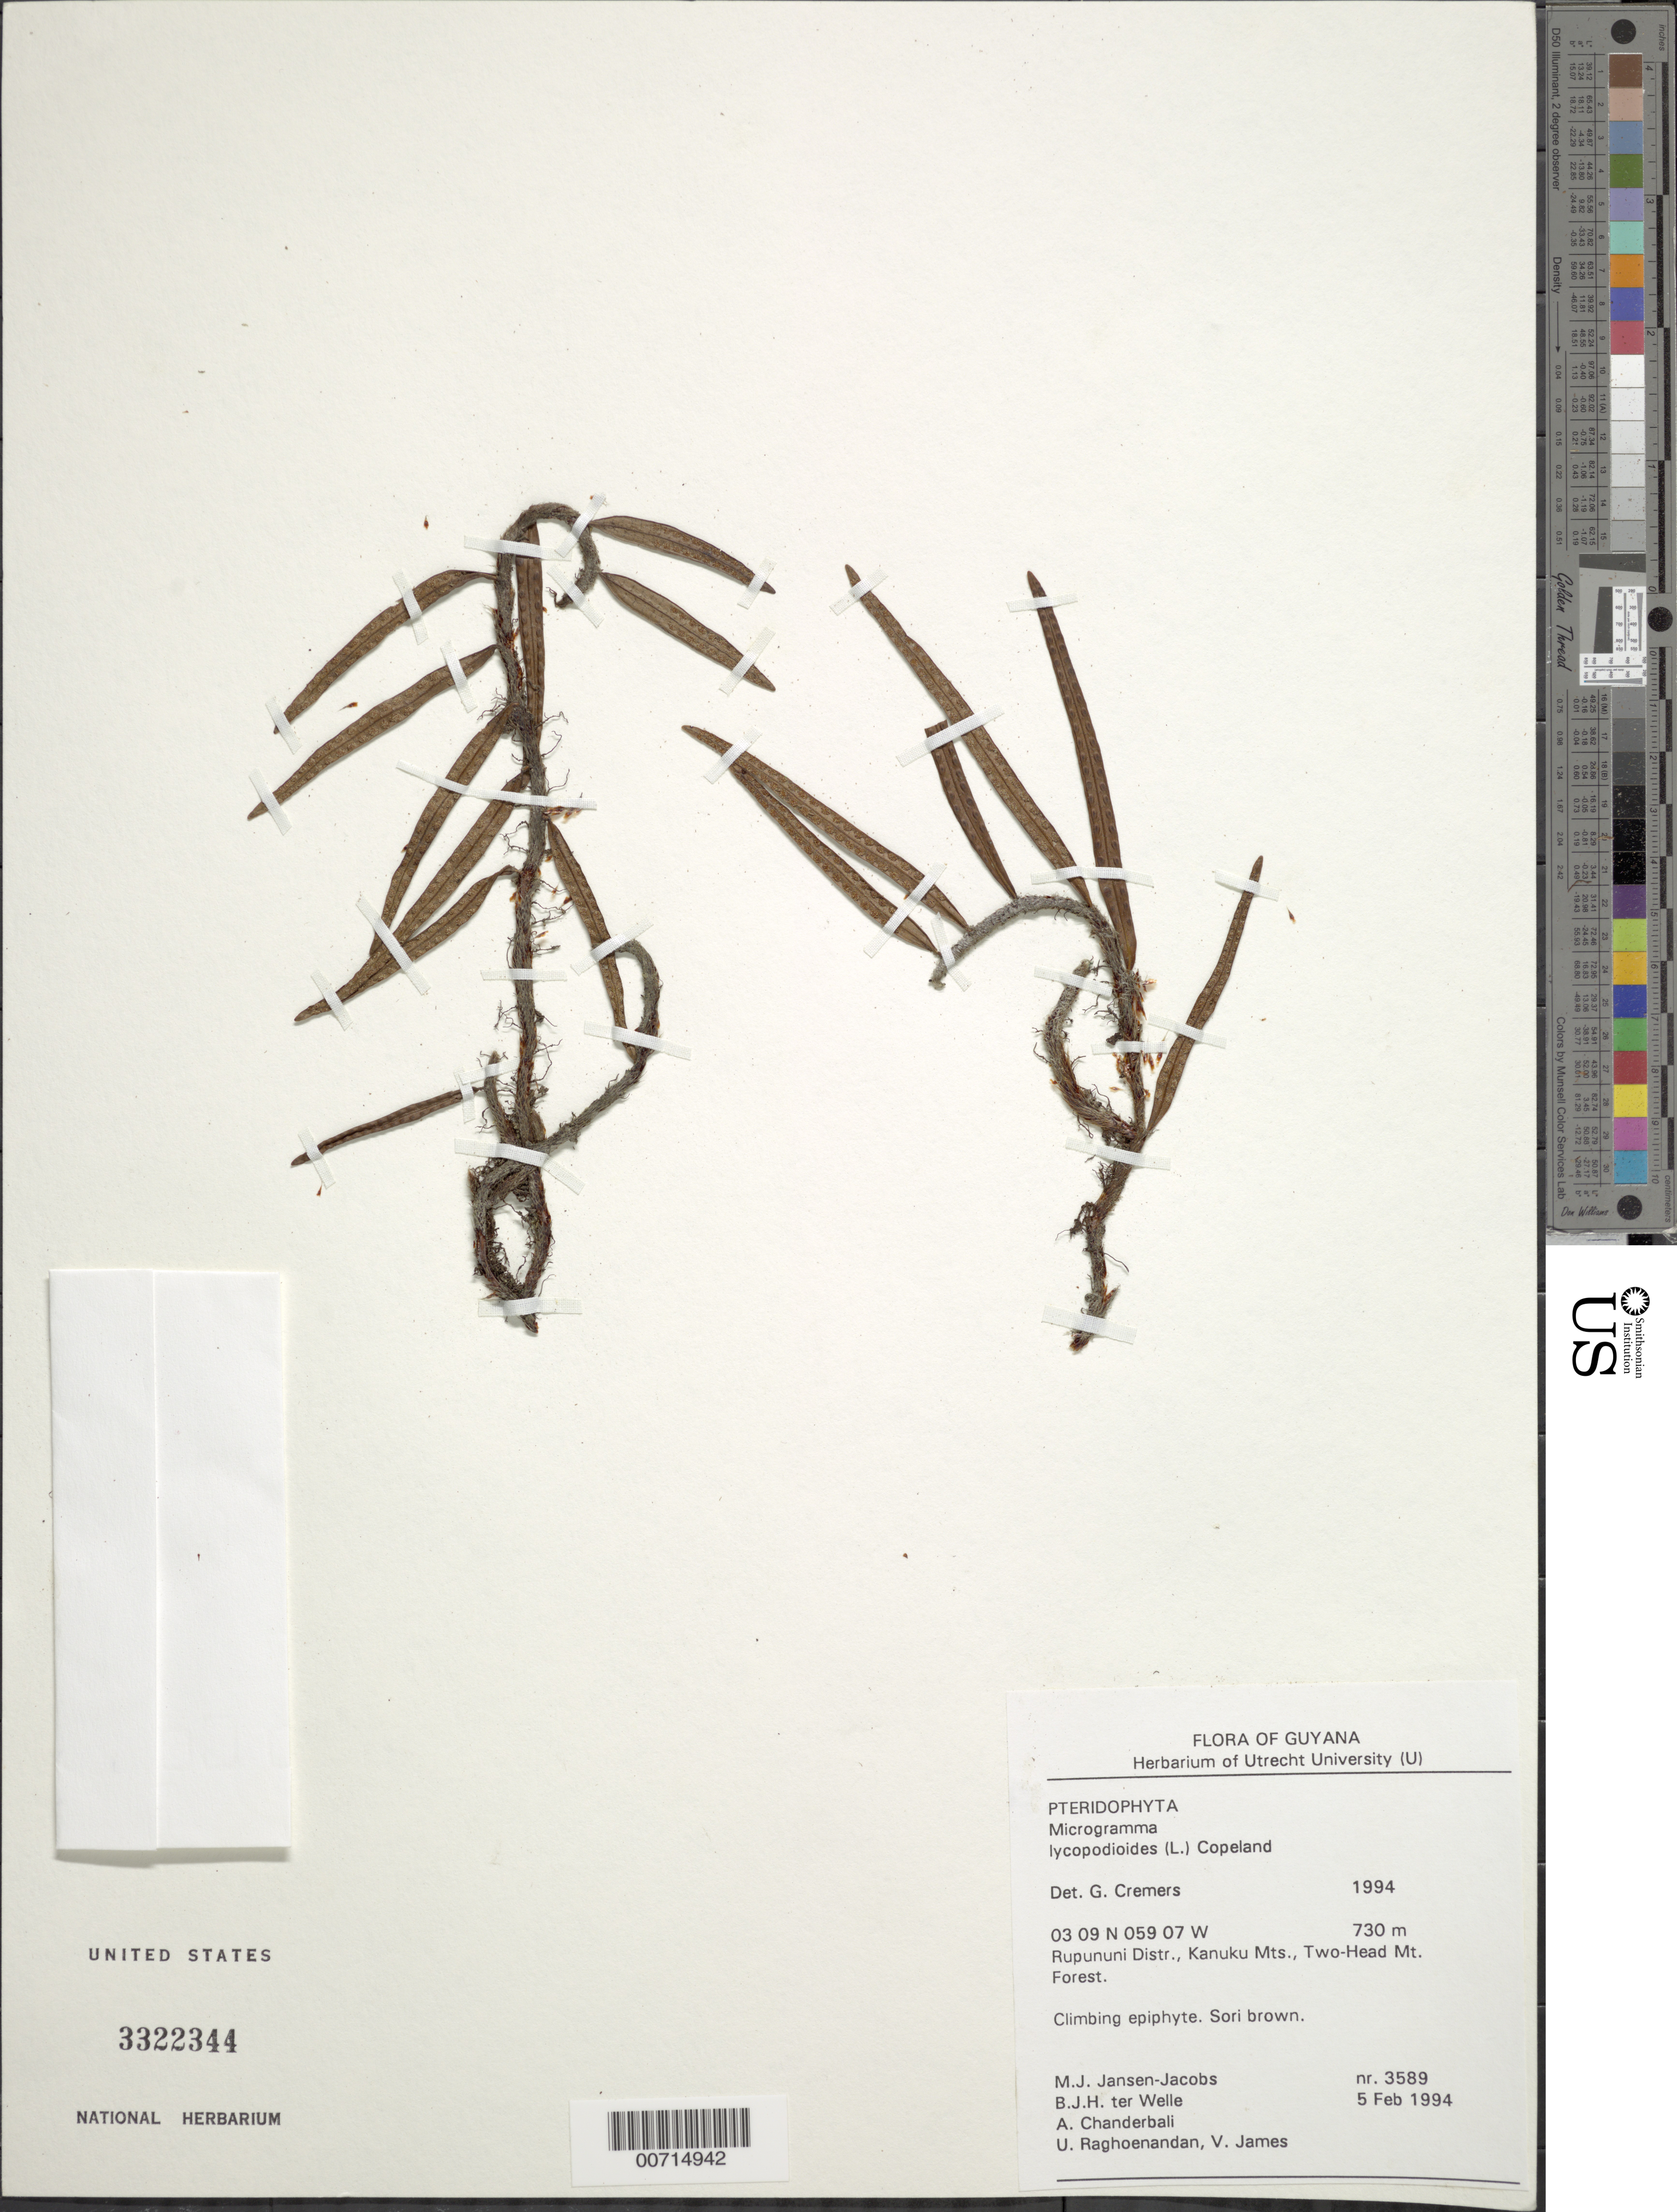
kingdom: Plantae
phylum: Tracheophyta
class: Polypodiopsida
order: Polypodiales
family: Polypodiaceae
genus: Microgramma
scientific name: Microgramma lycopodioides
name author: (L.) Copel.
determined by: Cremers, Georges A.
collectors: M. J. Jansen-Jacobs, B. Welle, A. S. Chanderbali, U. Raghoenandan & V. James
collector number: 3589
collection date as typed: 5-Feb-94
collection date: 1994-02-05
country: Guyana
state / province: U. Takutu-U. Essequibo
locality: Two-Head Mt., Kanuku Mts.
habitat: Forest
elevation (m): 730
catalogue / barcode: US 3322344